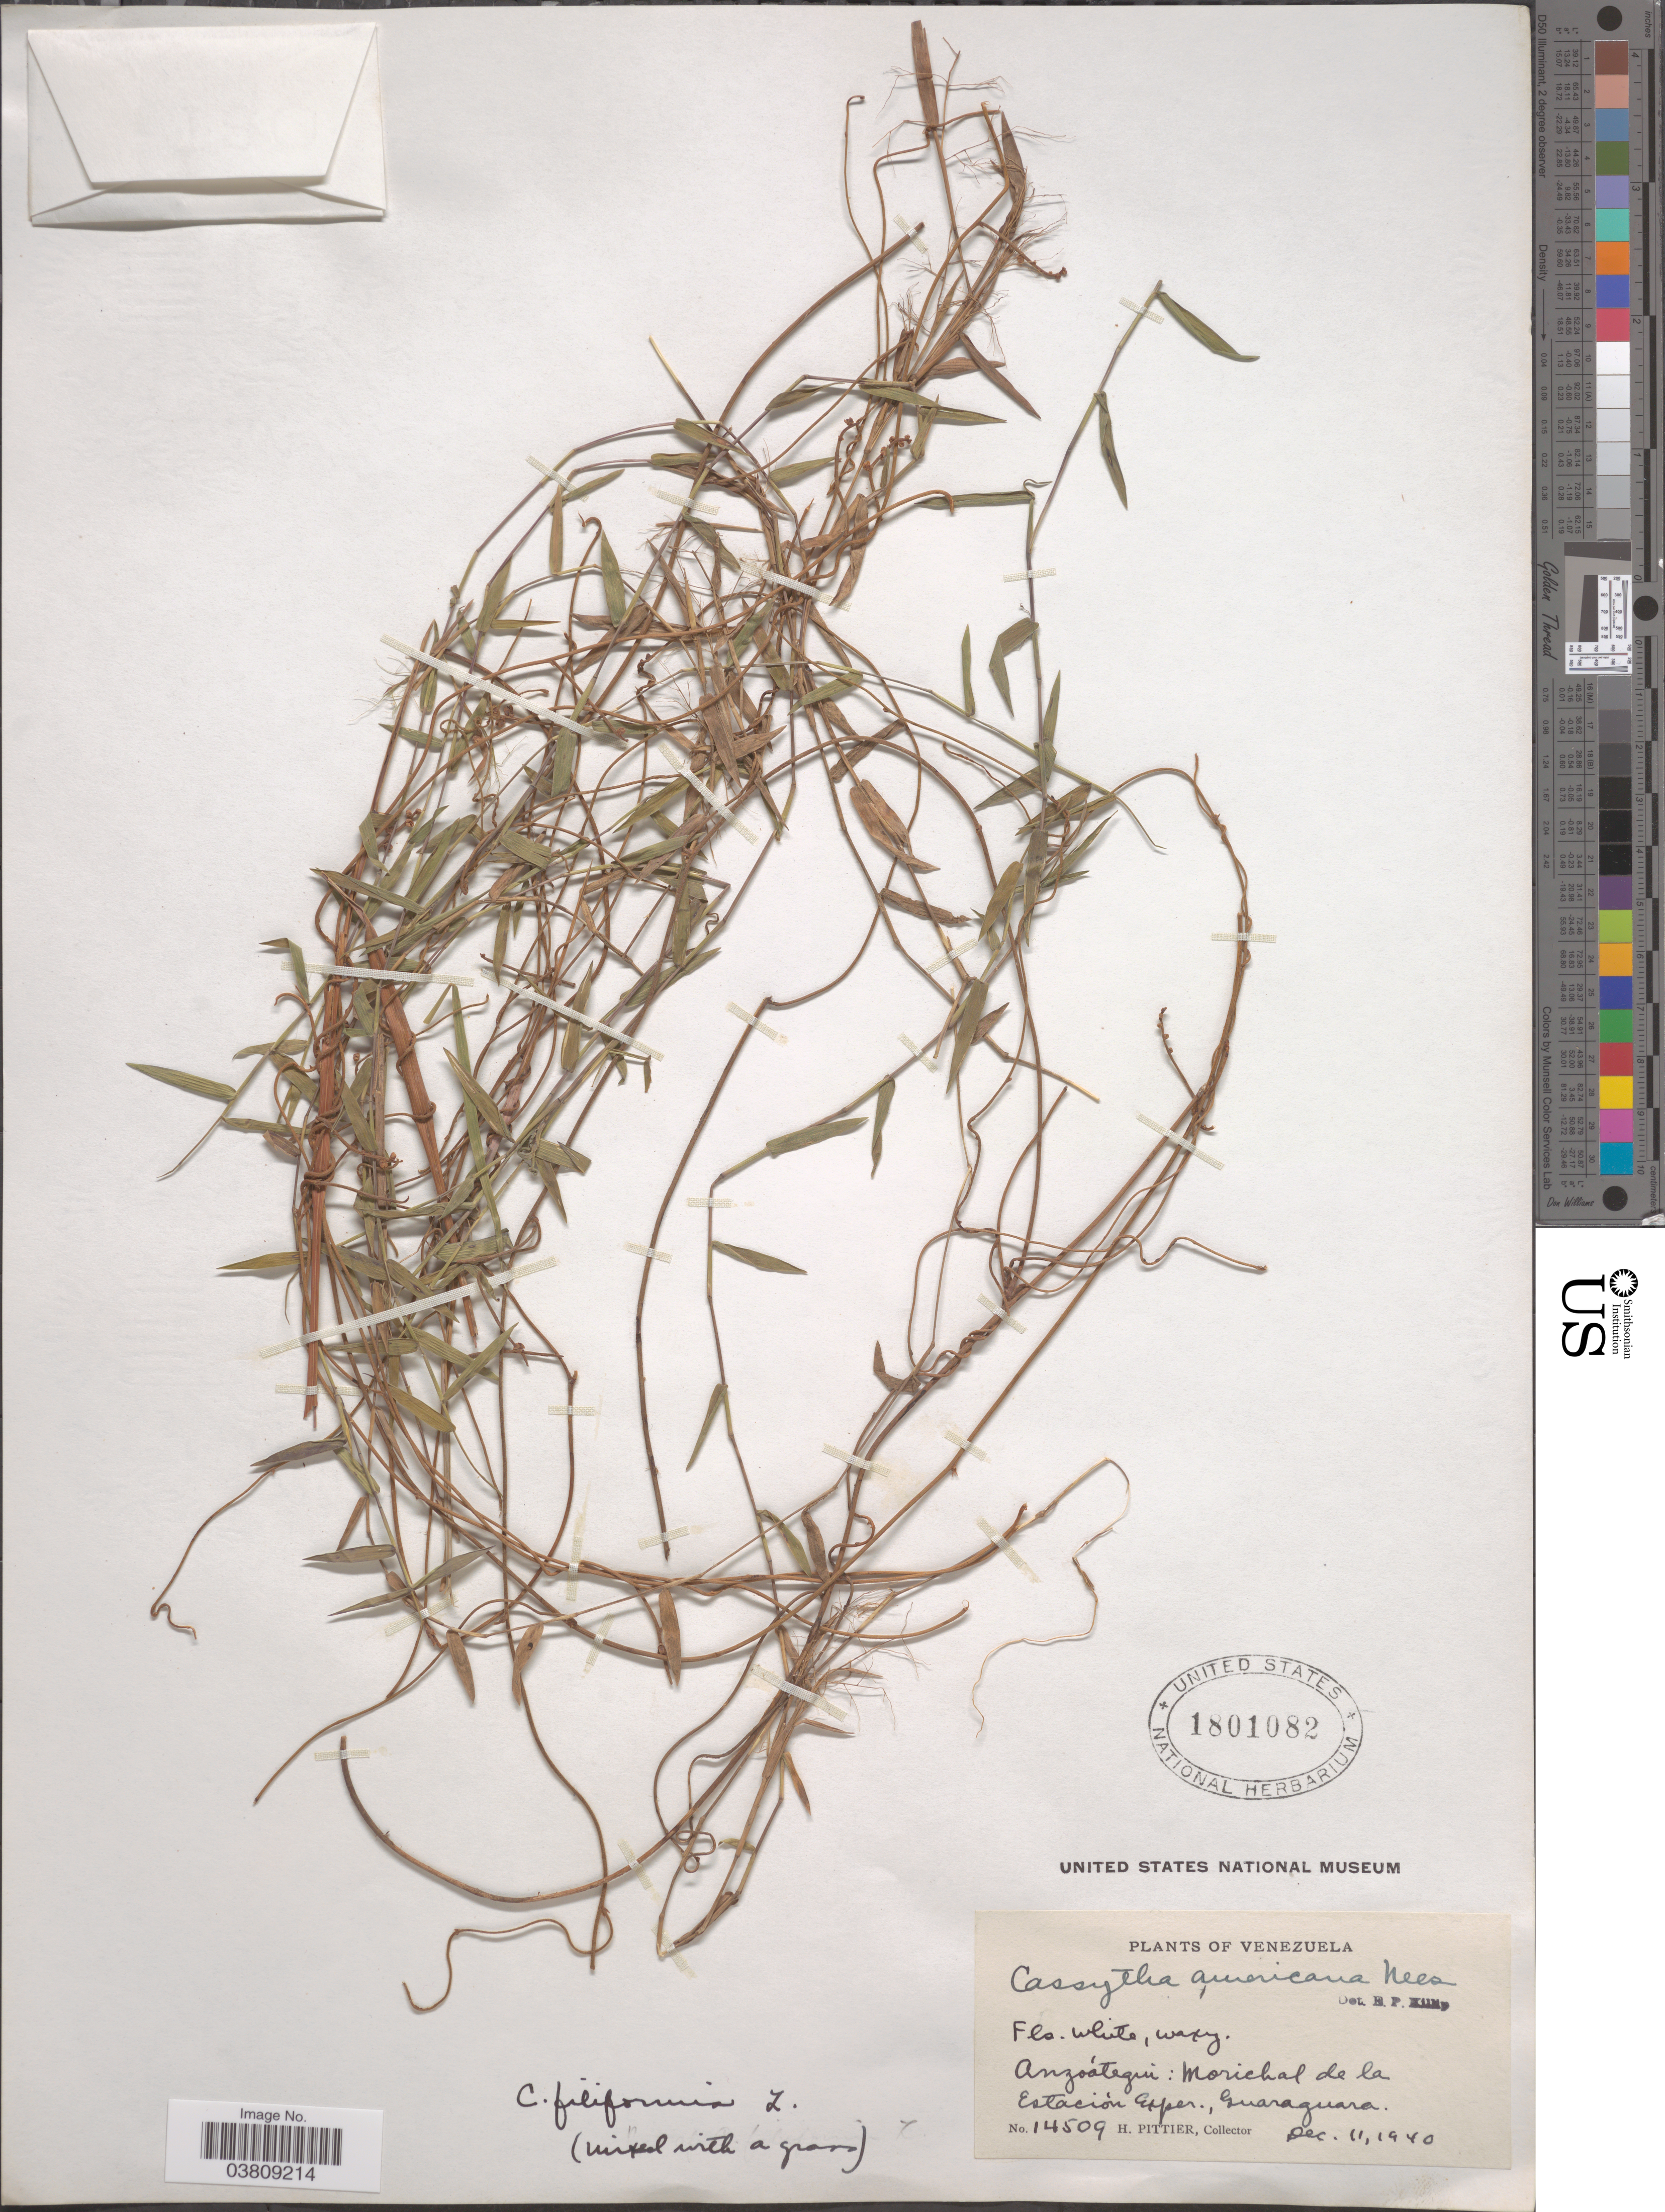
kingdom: Plantae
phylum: Tracheophyta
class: Magnoliopsida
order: Laurales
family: Lauraceae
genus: Cassytha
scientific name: Cassytha filiformis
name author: L.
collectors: H. F. Pittier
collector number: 14509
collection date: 1940-12-11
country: Venezuela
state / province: Anzoategui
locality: Morichal de la Estación Exper., Guaraguara.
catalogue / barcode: US 1801082